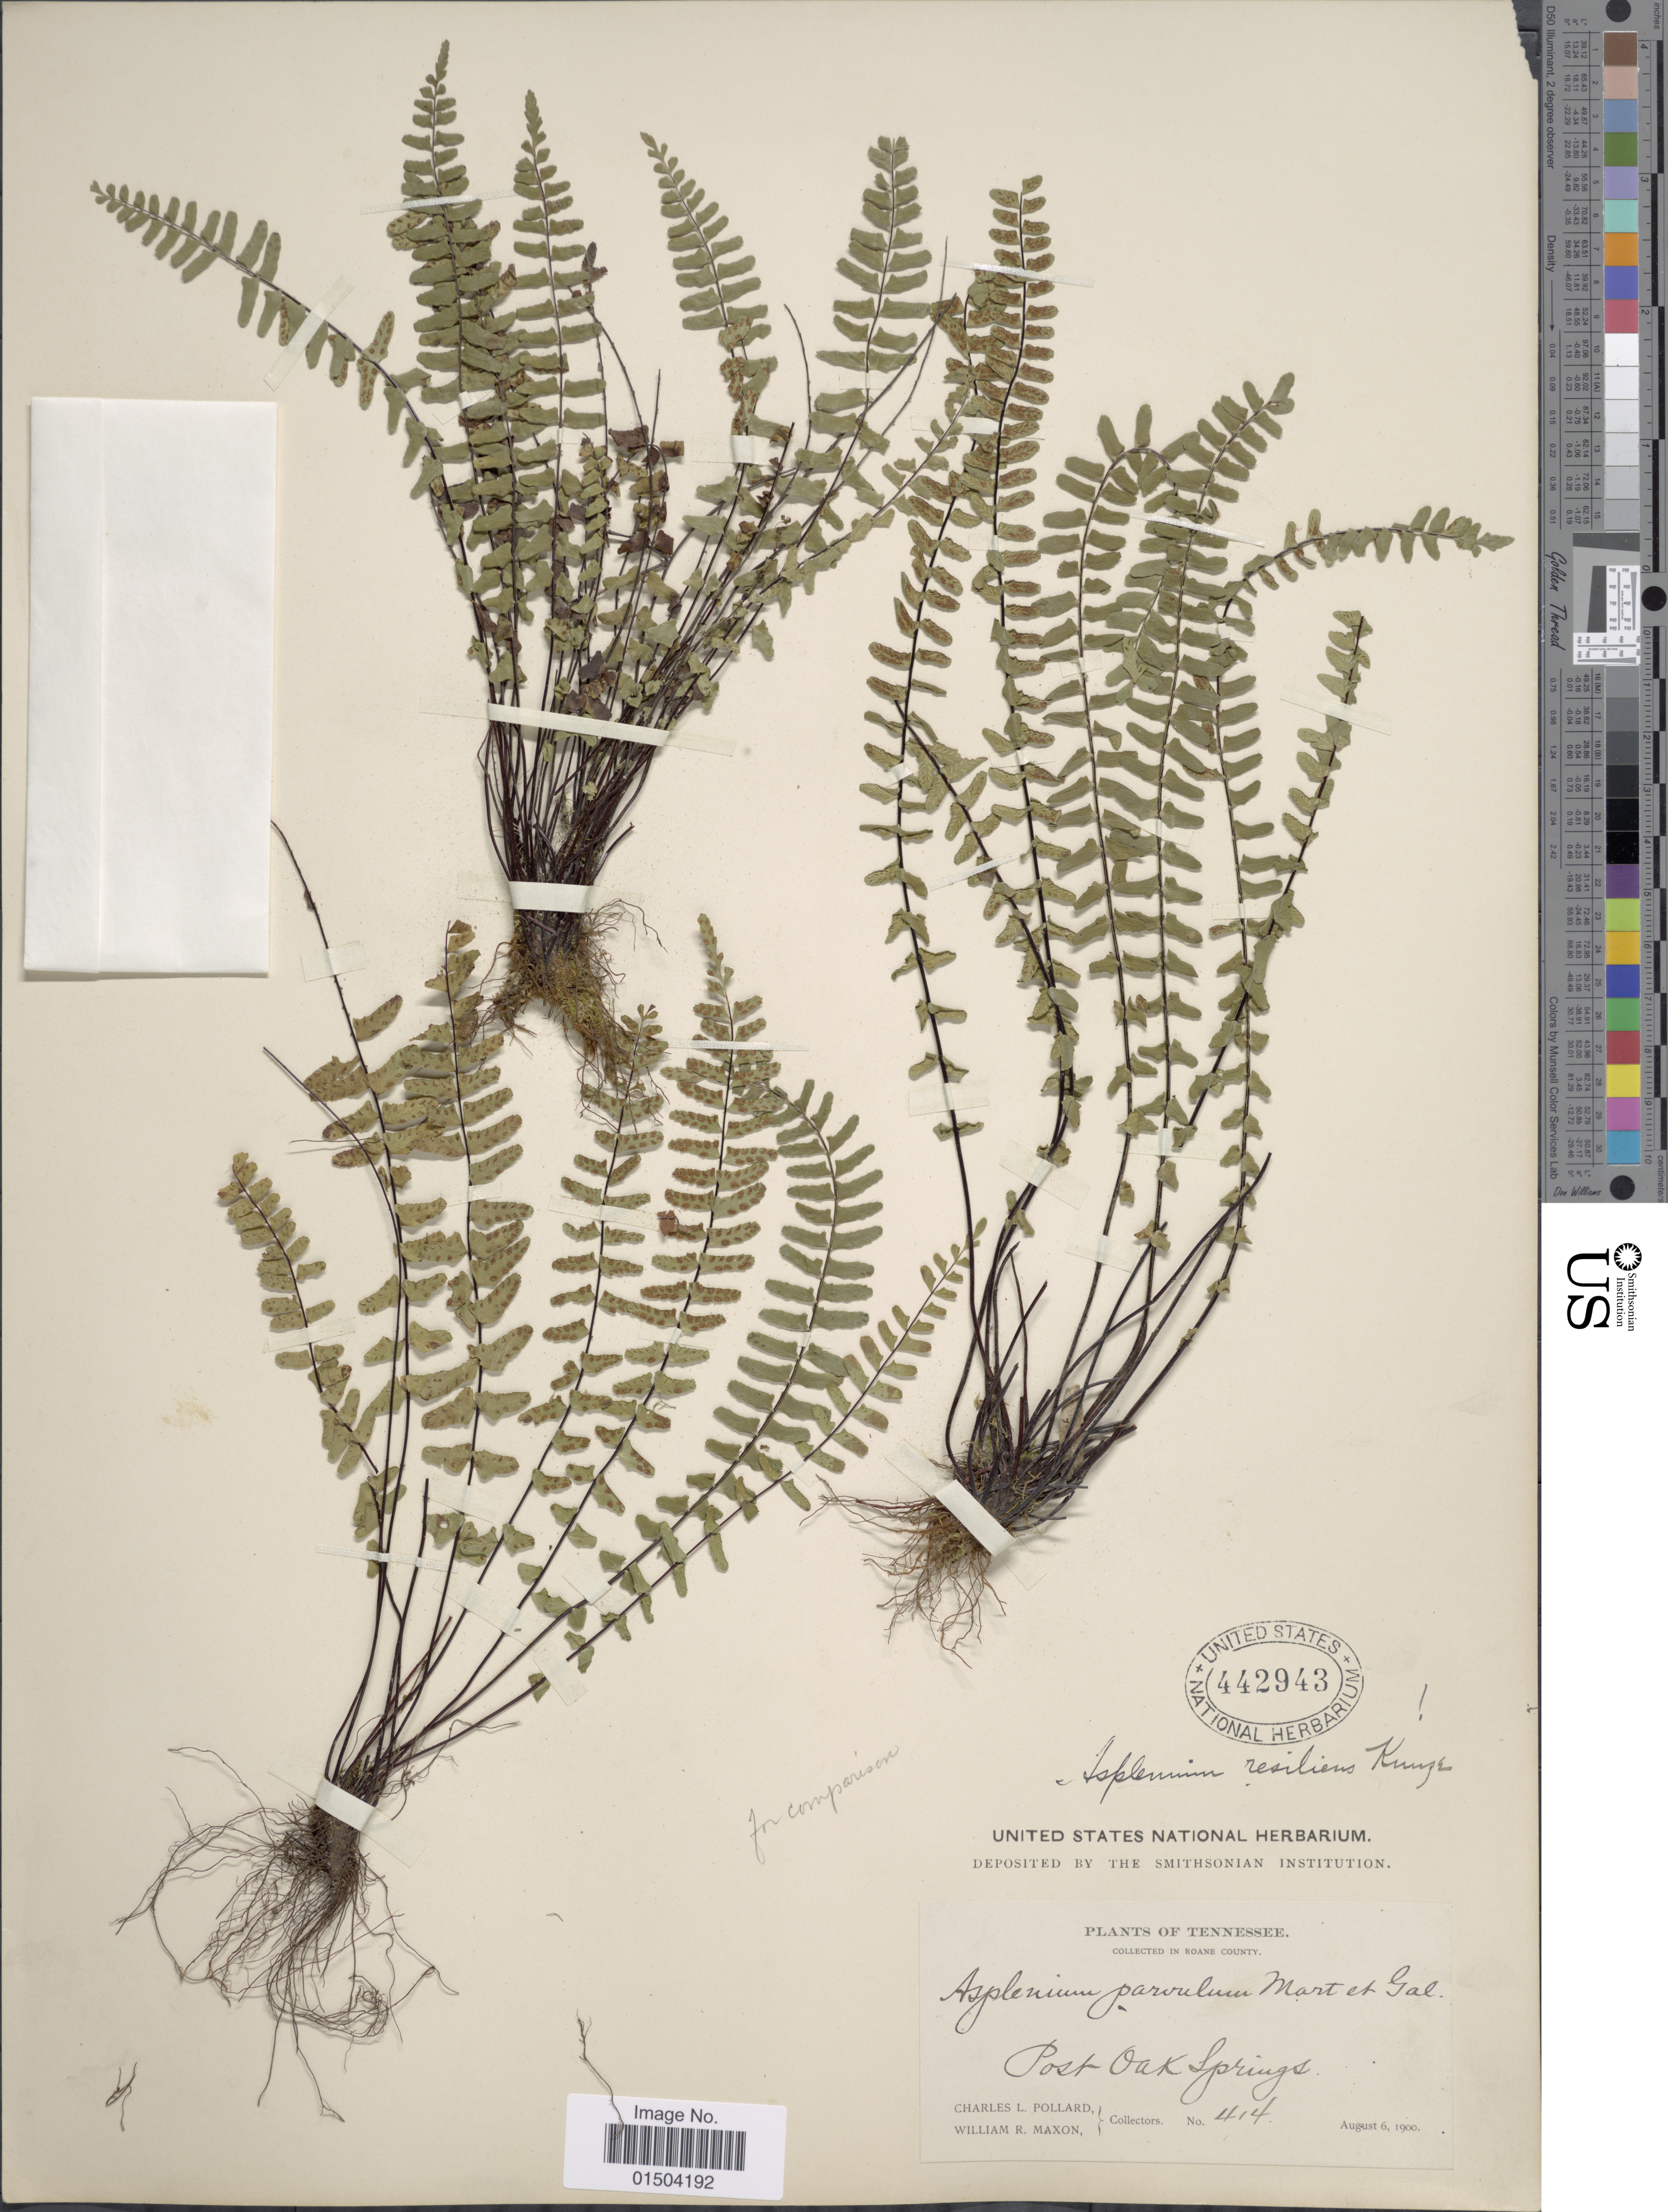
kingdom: Plantae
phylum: Tracheophyta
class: Polypodiopsida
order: Polypodiales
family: Aspleniaceae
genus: Asplenium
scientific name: Asplenium resiliens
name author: Kunze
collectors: C. L. Pollard & W. R. Maxon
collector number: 414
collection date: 1900-08-06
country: United States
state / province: Tennessee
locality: In Roane County. Post Oak Springs.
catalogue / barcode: US 442943